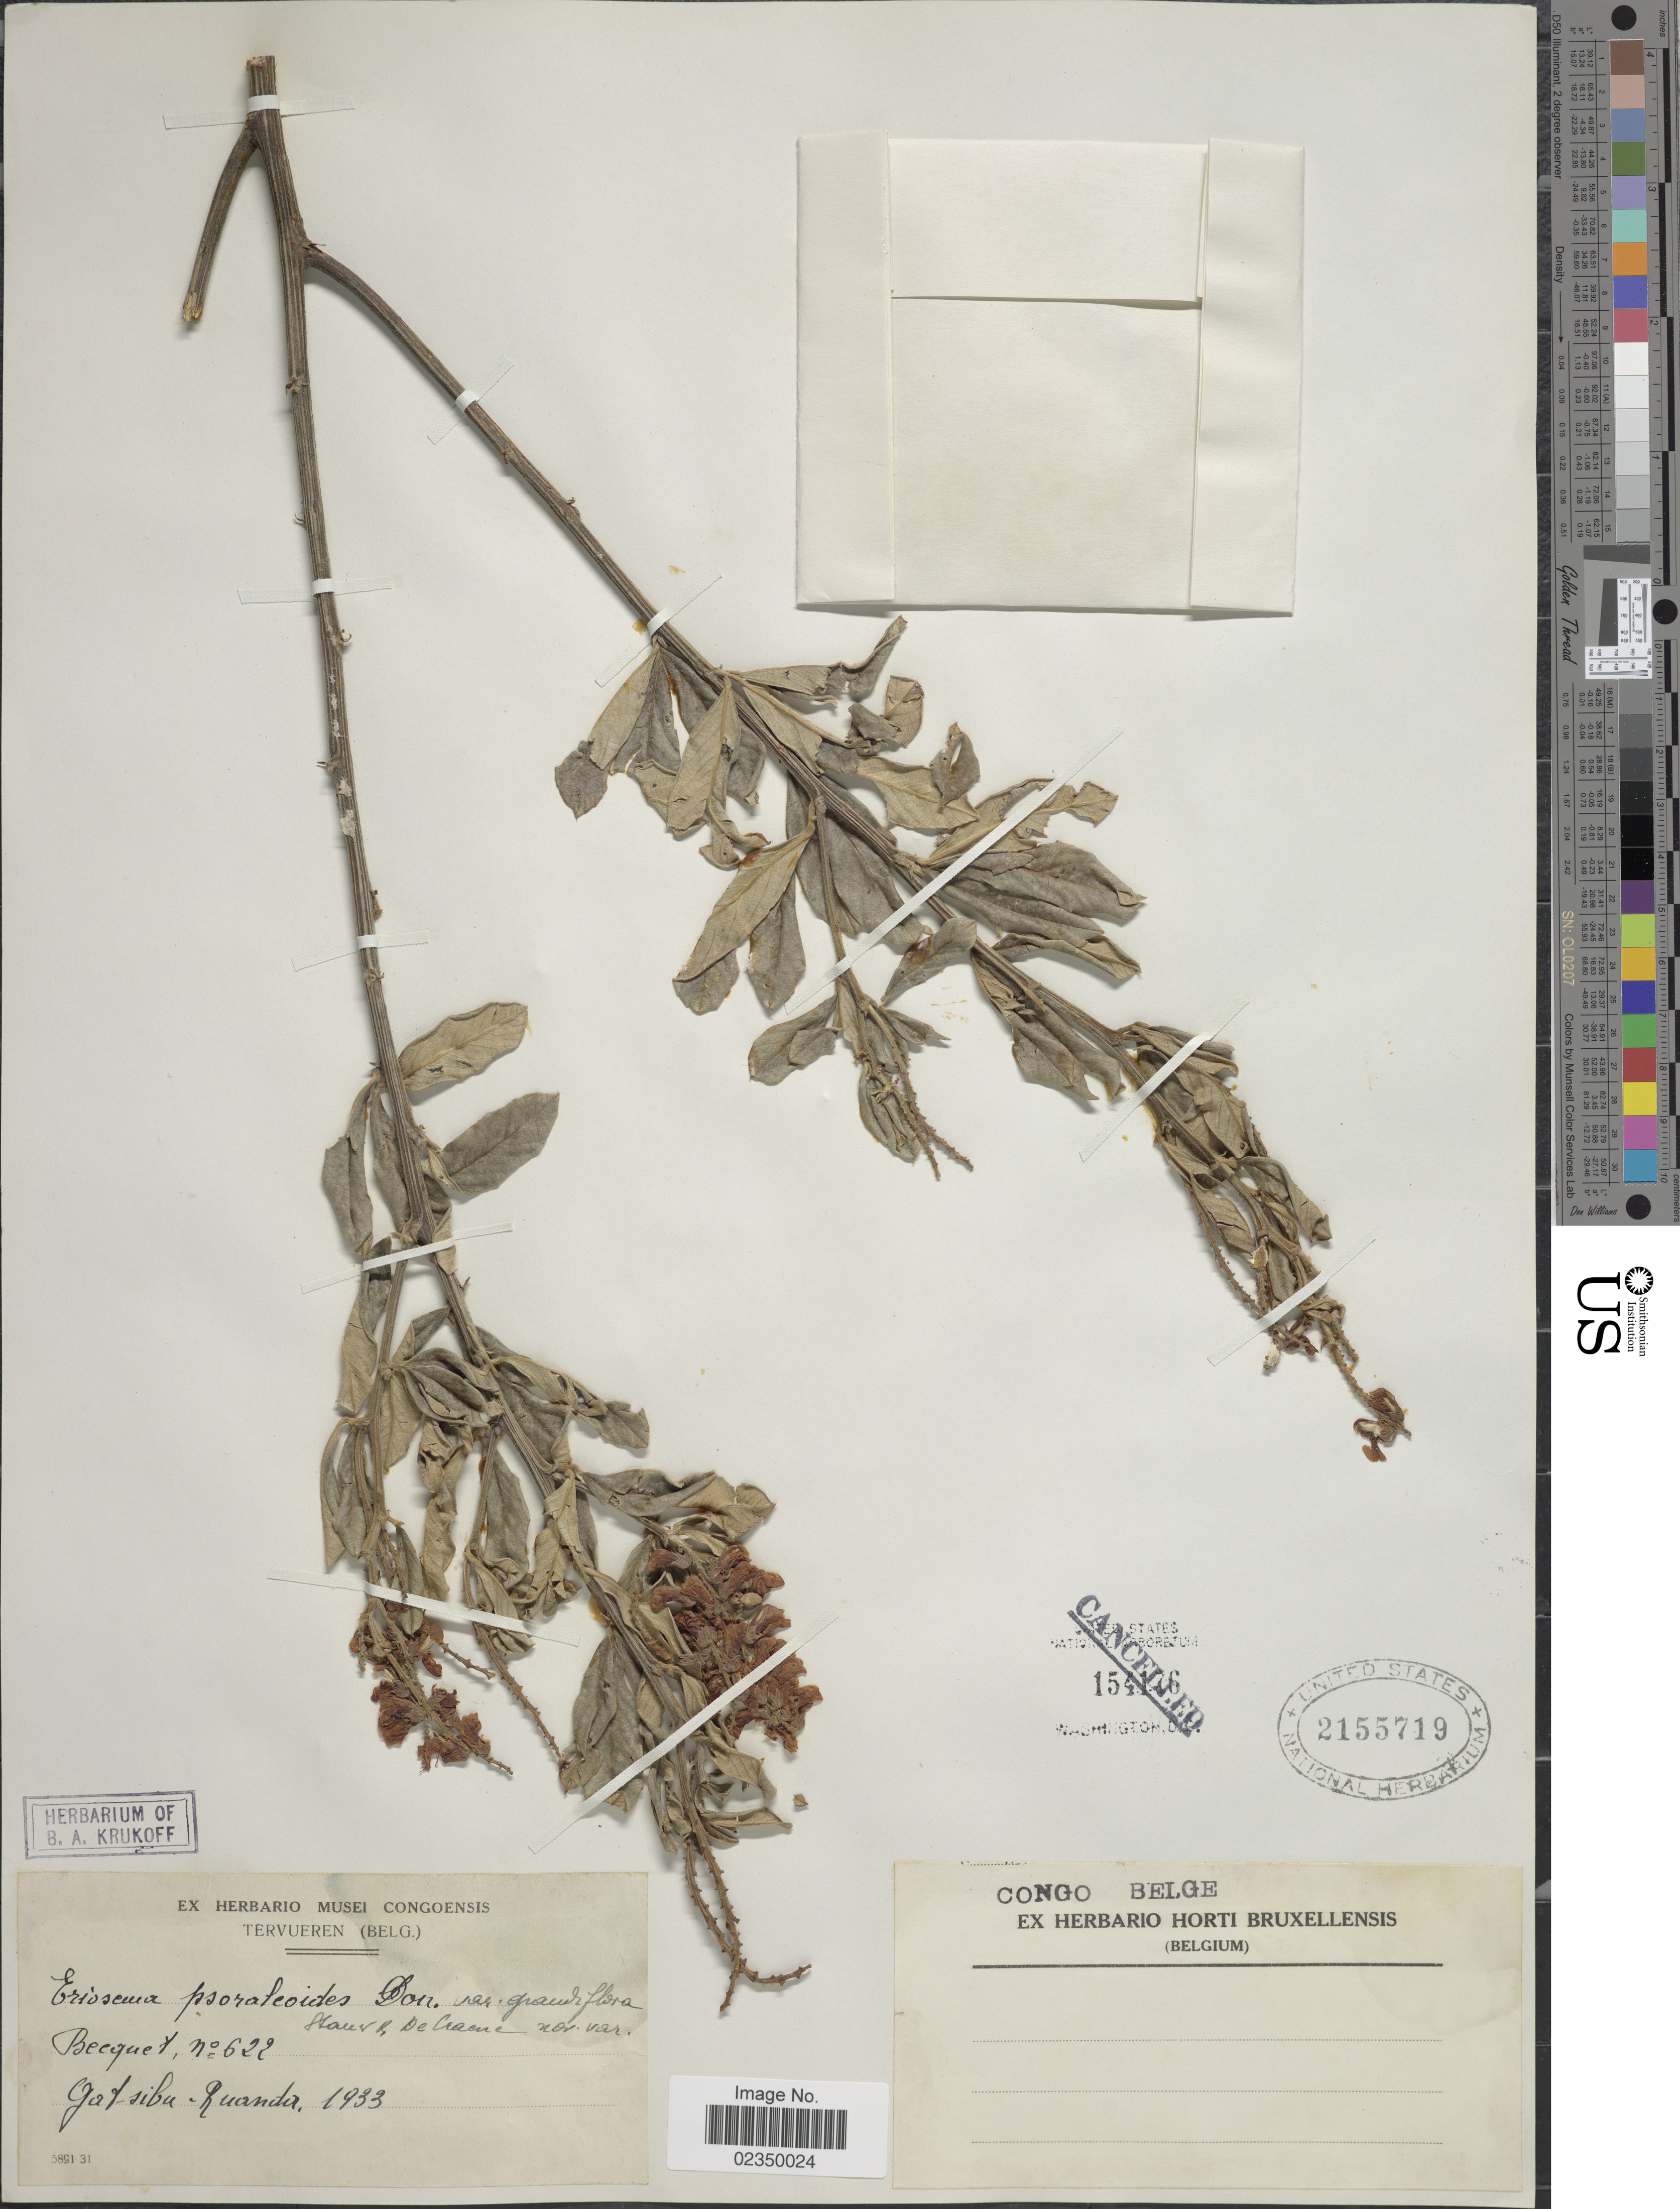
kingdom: Plantae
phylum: Tracheophyta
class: Magnoliopsida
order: Fabales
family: Fabaceae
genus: Eriosema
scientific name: Eriosema psoraloides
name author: (Lam.) G. Don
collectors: Becquet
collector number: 622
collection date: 1933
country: Rwanda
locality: Gat-siba- Ruanda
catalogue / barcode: US 2155719